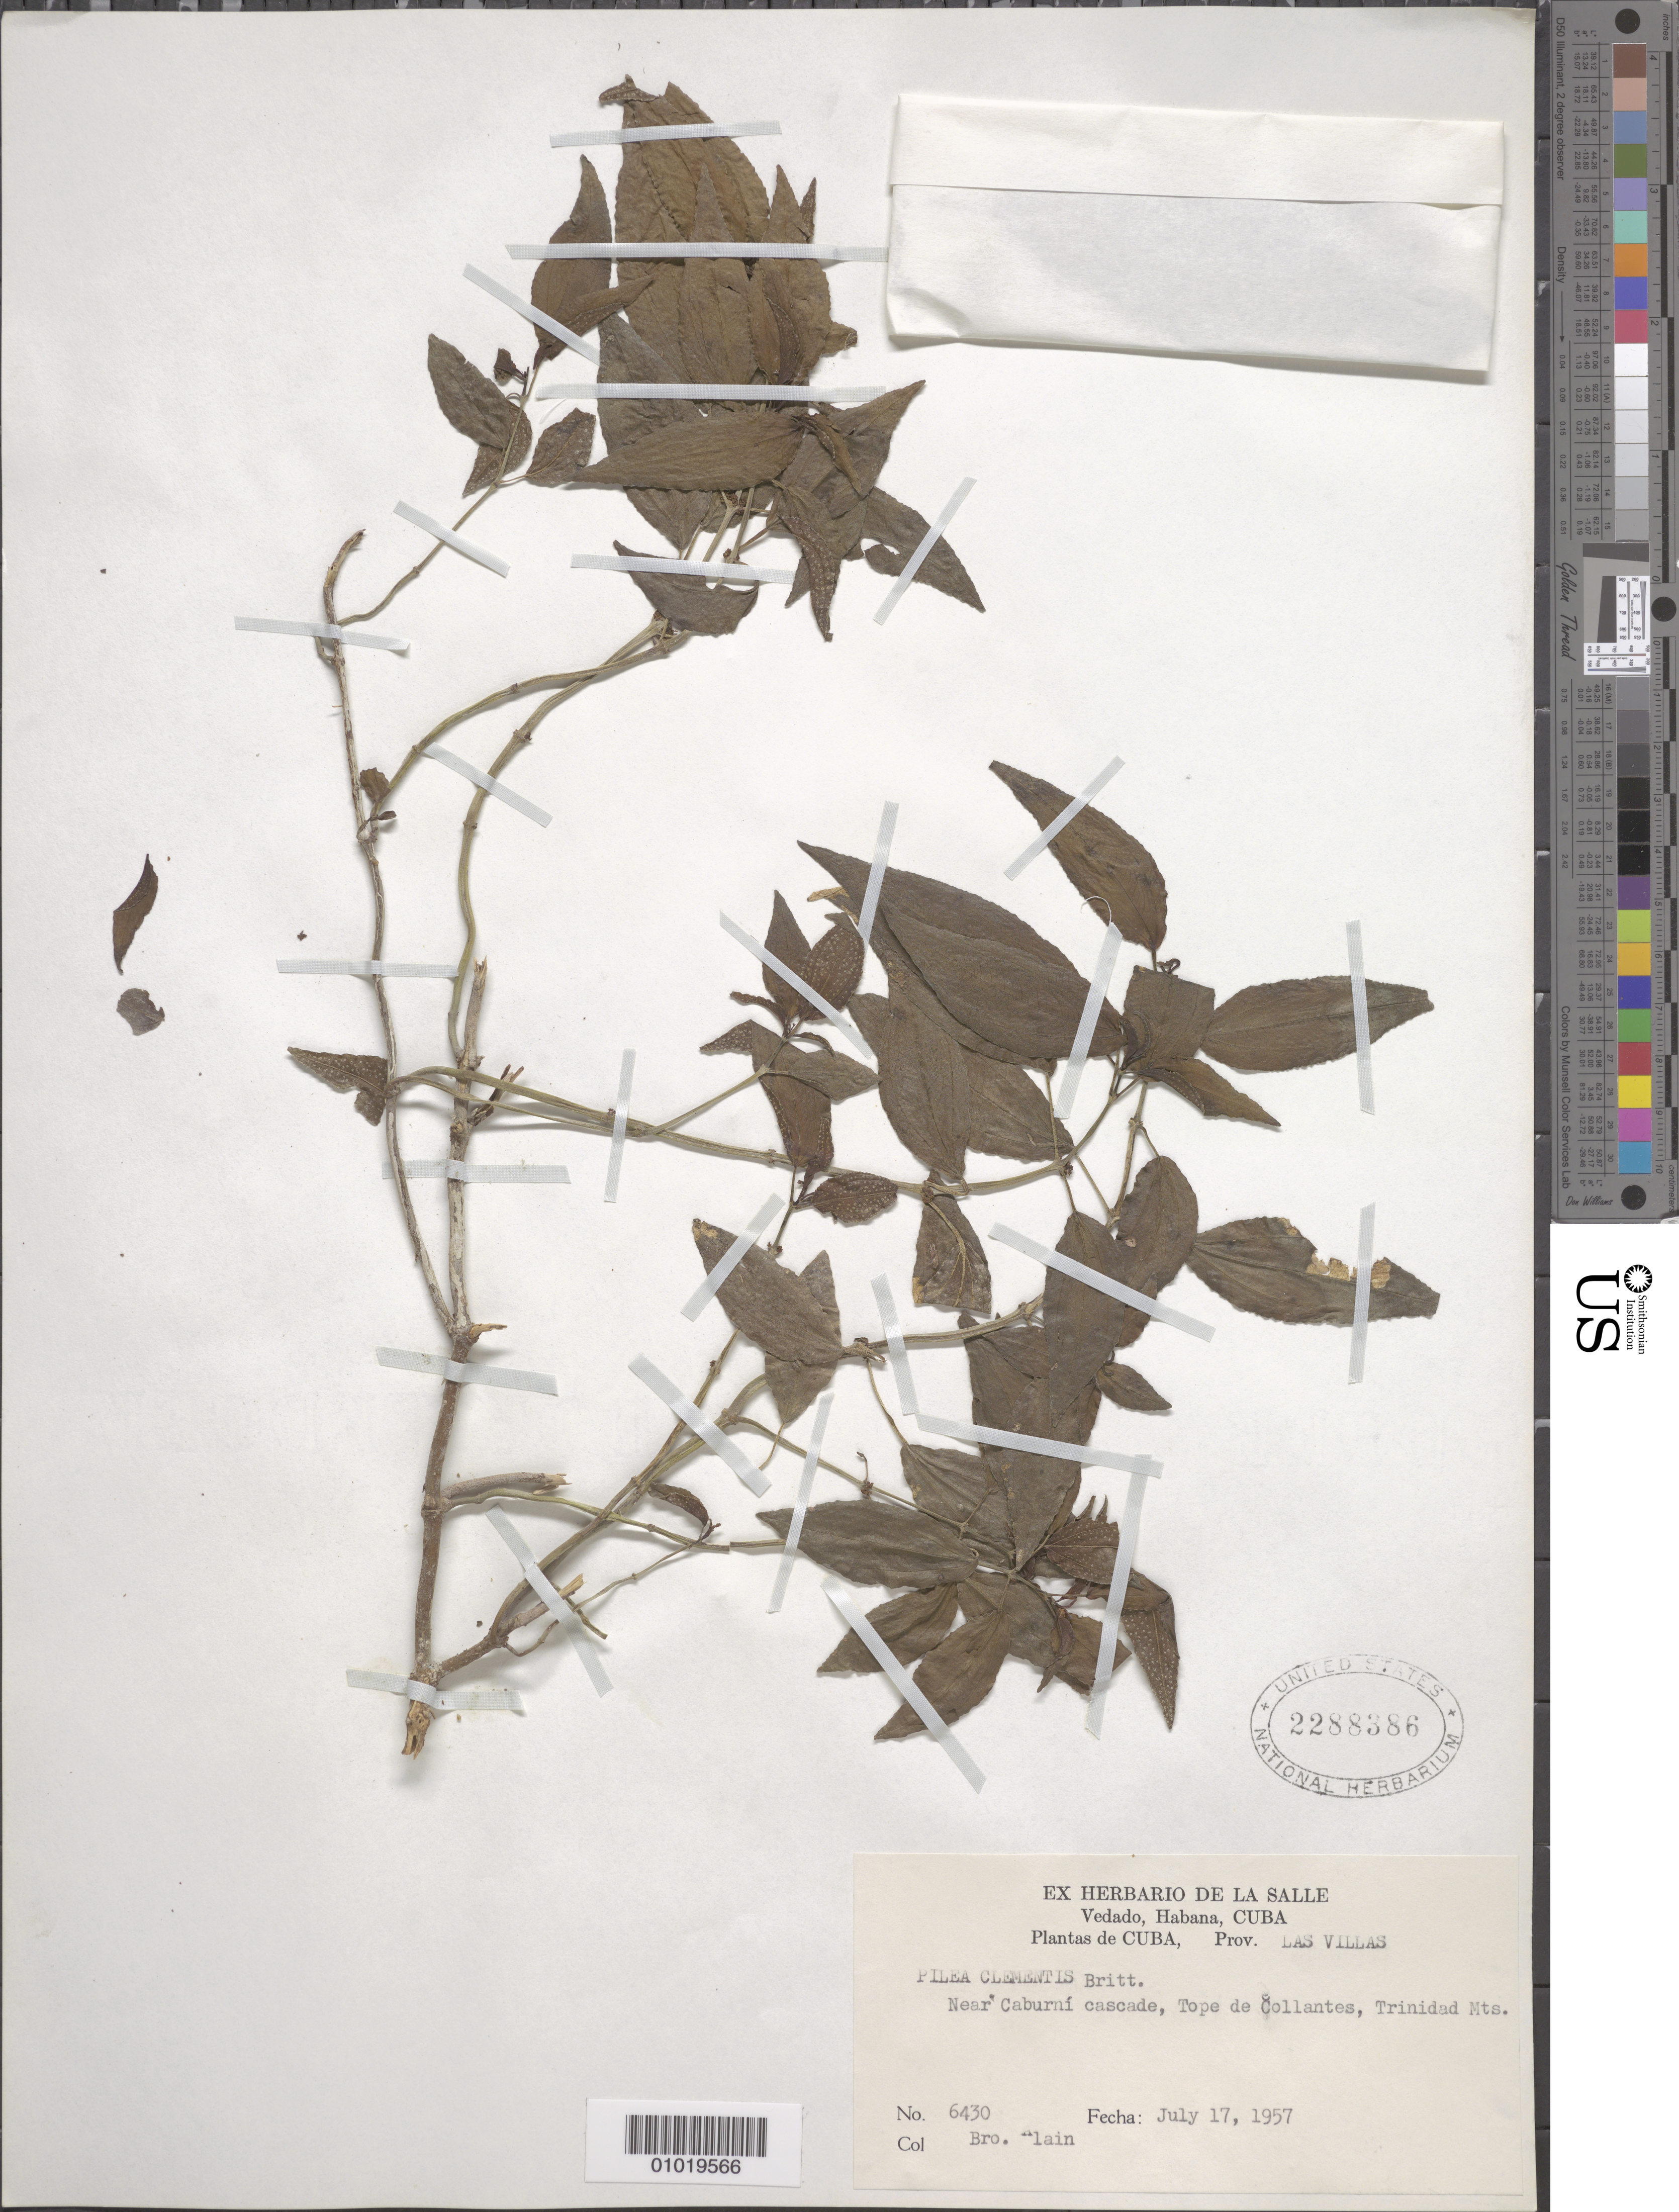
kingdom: Plantae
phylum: Tracheophyta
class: Magnoliopsida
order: Rosales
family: Urticaceae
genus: Pilea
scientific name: Pilea clementis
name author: Britton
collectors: A. H. Liogier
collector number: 6430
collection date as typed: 17 Jul 1957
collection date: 1957-07-17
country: Cuba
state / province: Las Villas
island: Cuba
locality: Near Caburni cascade, Tope de Collantes, Trinidad Mtns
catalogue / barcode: US 2288386